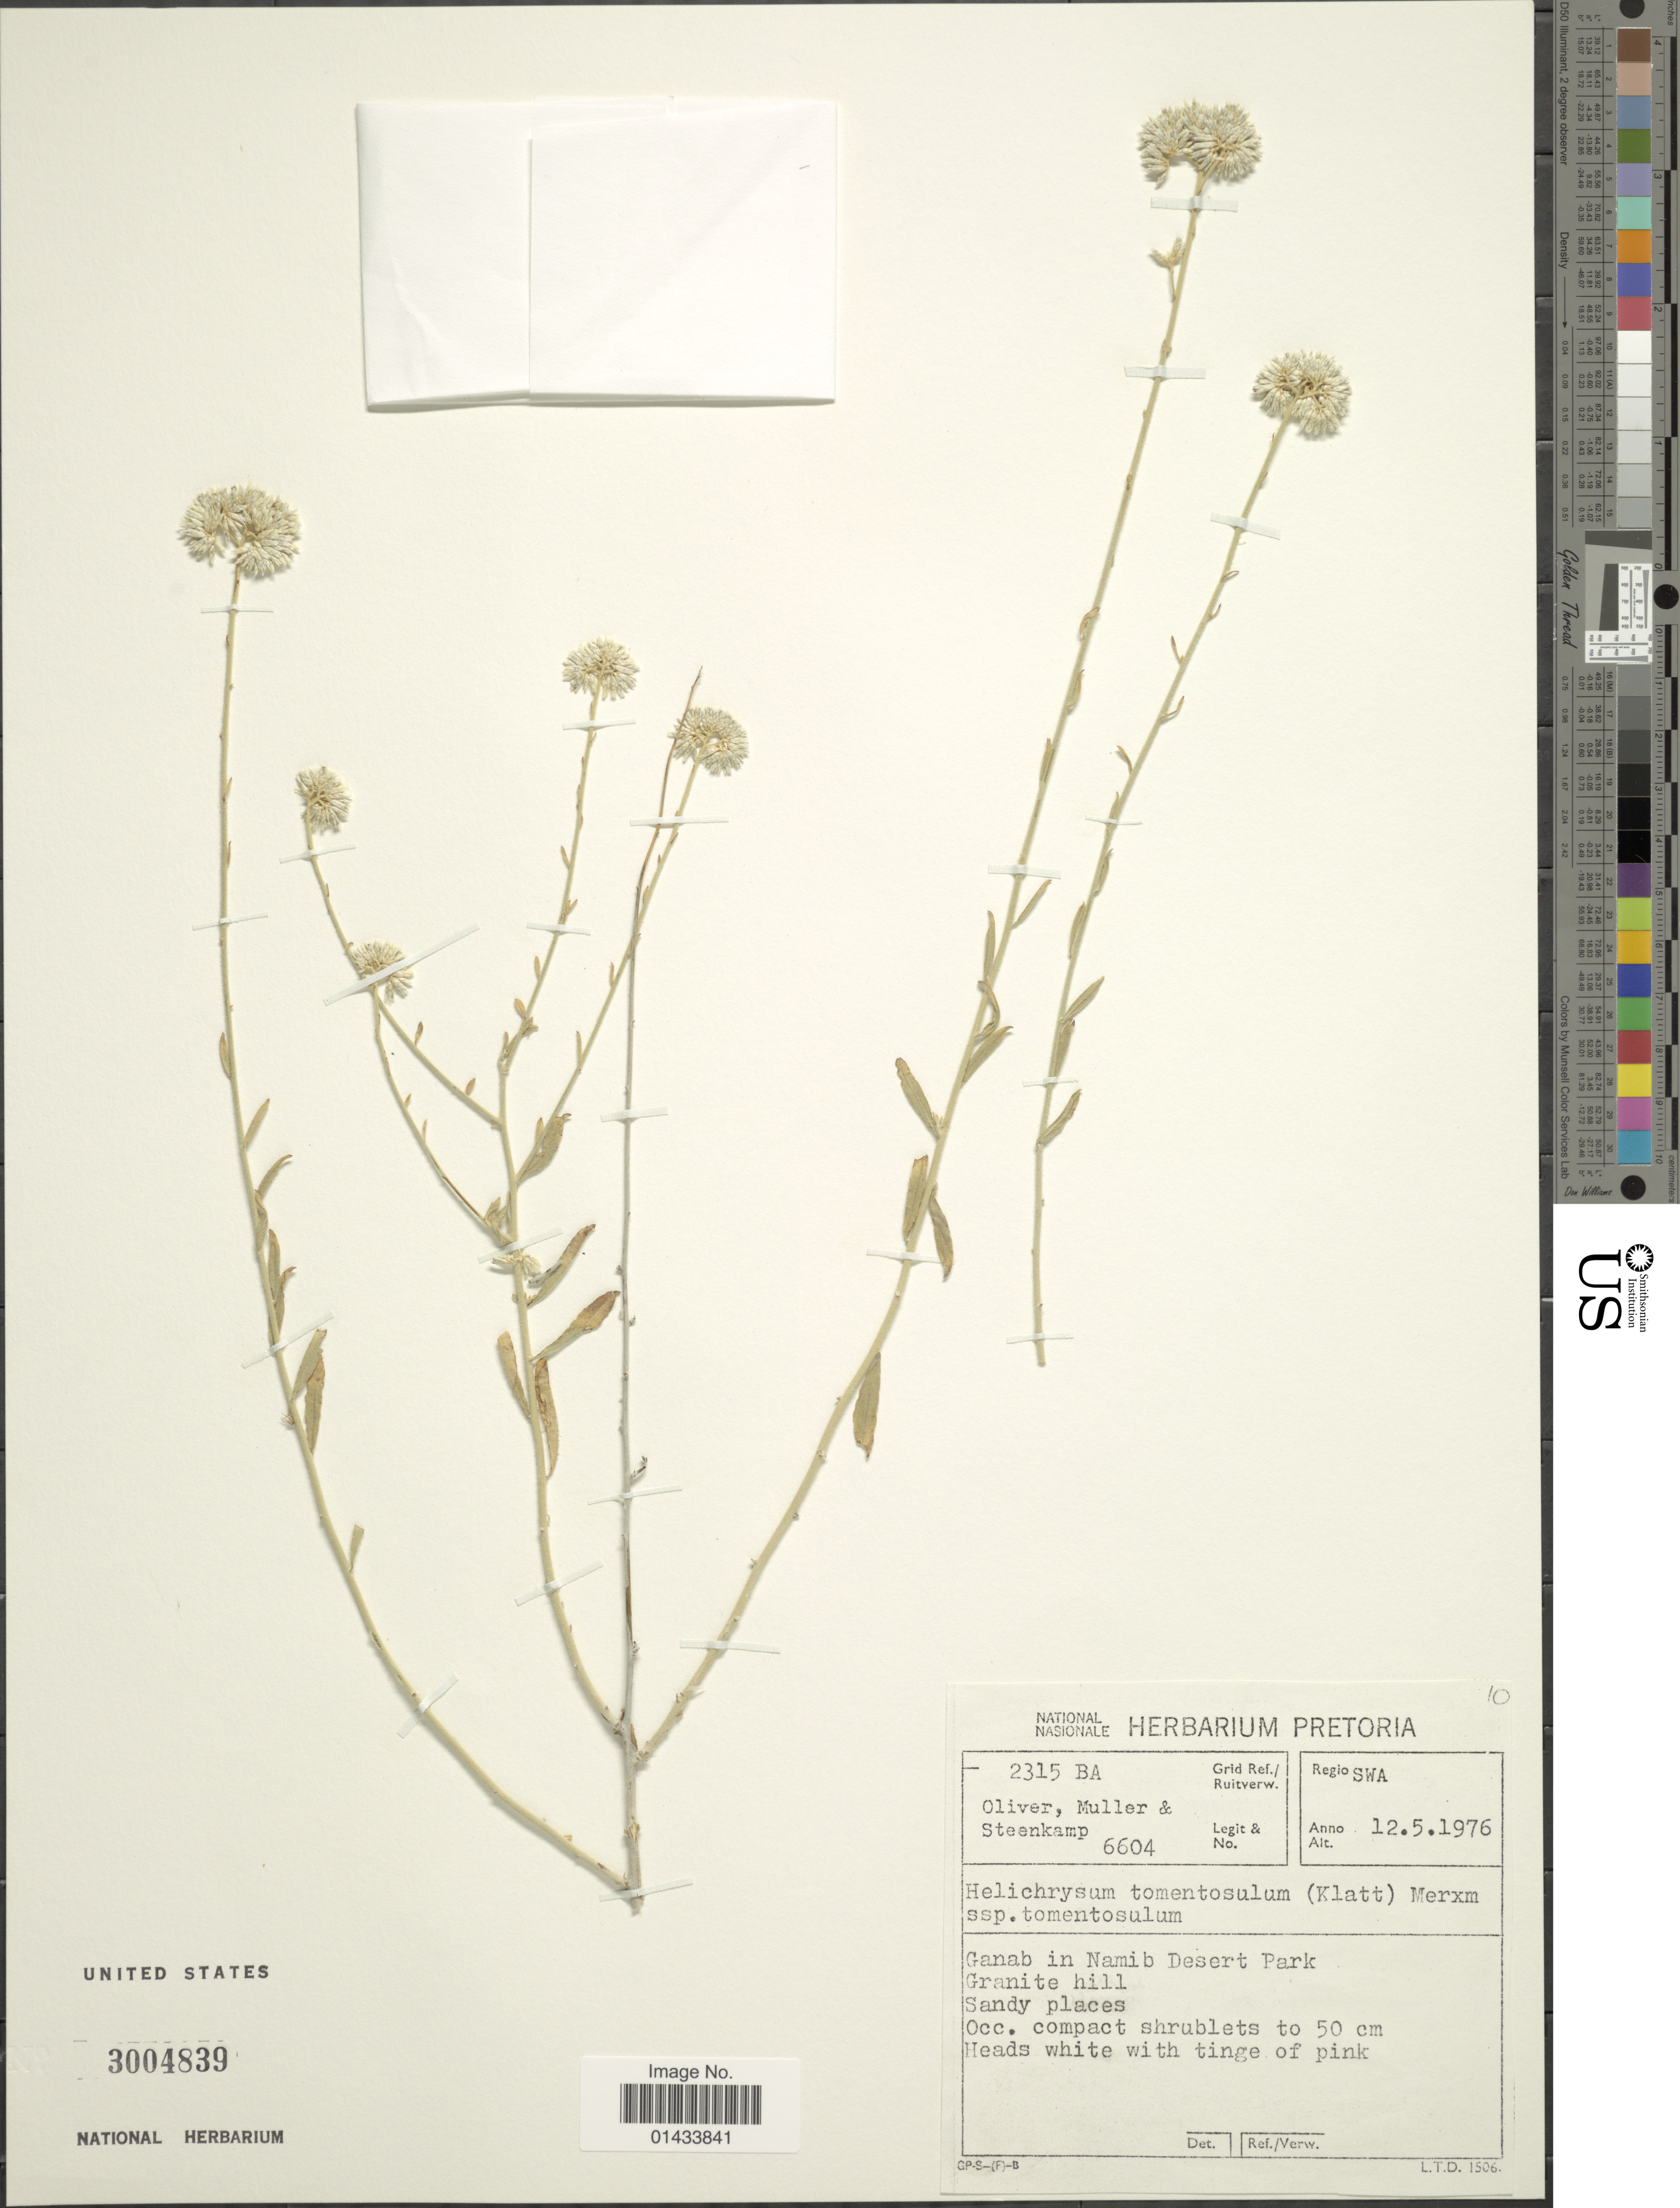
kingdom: Plantae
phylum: Tracheophyta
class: Magnoliopsida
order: Asterales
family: Asteraceae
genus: Helichrysum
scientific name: Helichrysum tomentosulum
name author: (Klatt) Merxm.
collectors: Oliver, --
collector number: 6604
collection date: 1976-05-12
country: Namibia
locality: Regio SWA, Grid Ref./Ruitverw. 2315 BA, Ganab in Namib Desert Park, Granite hill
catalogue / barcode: US 3004839